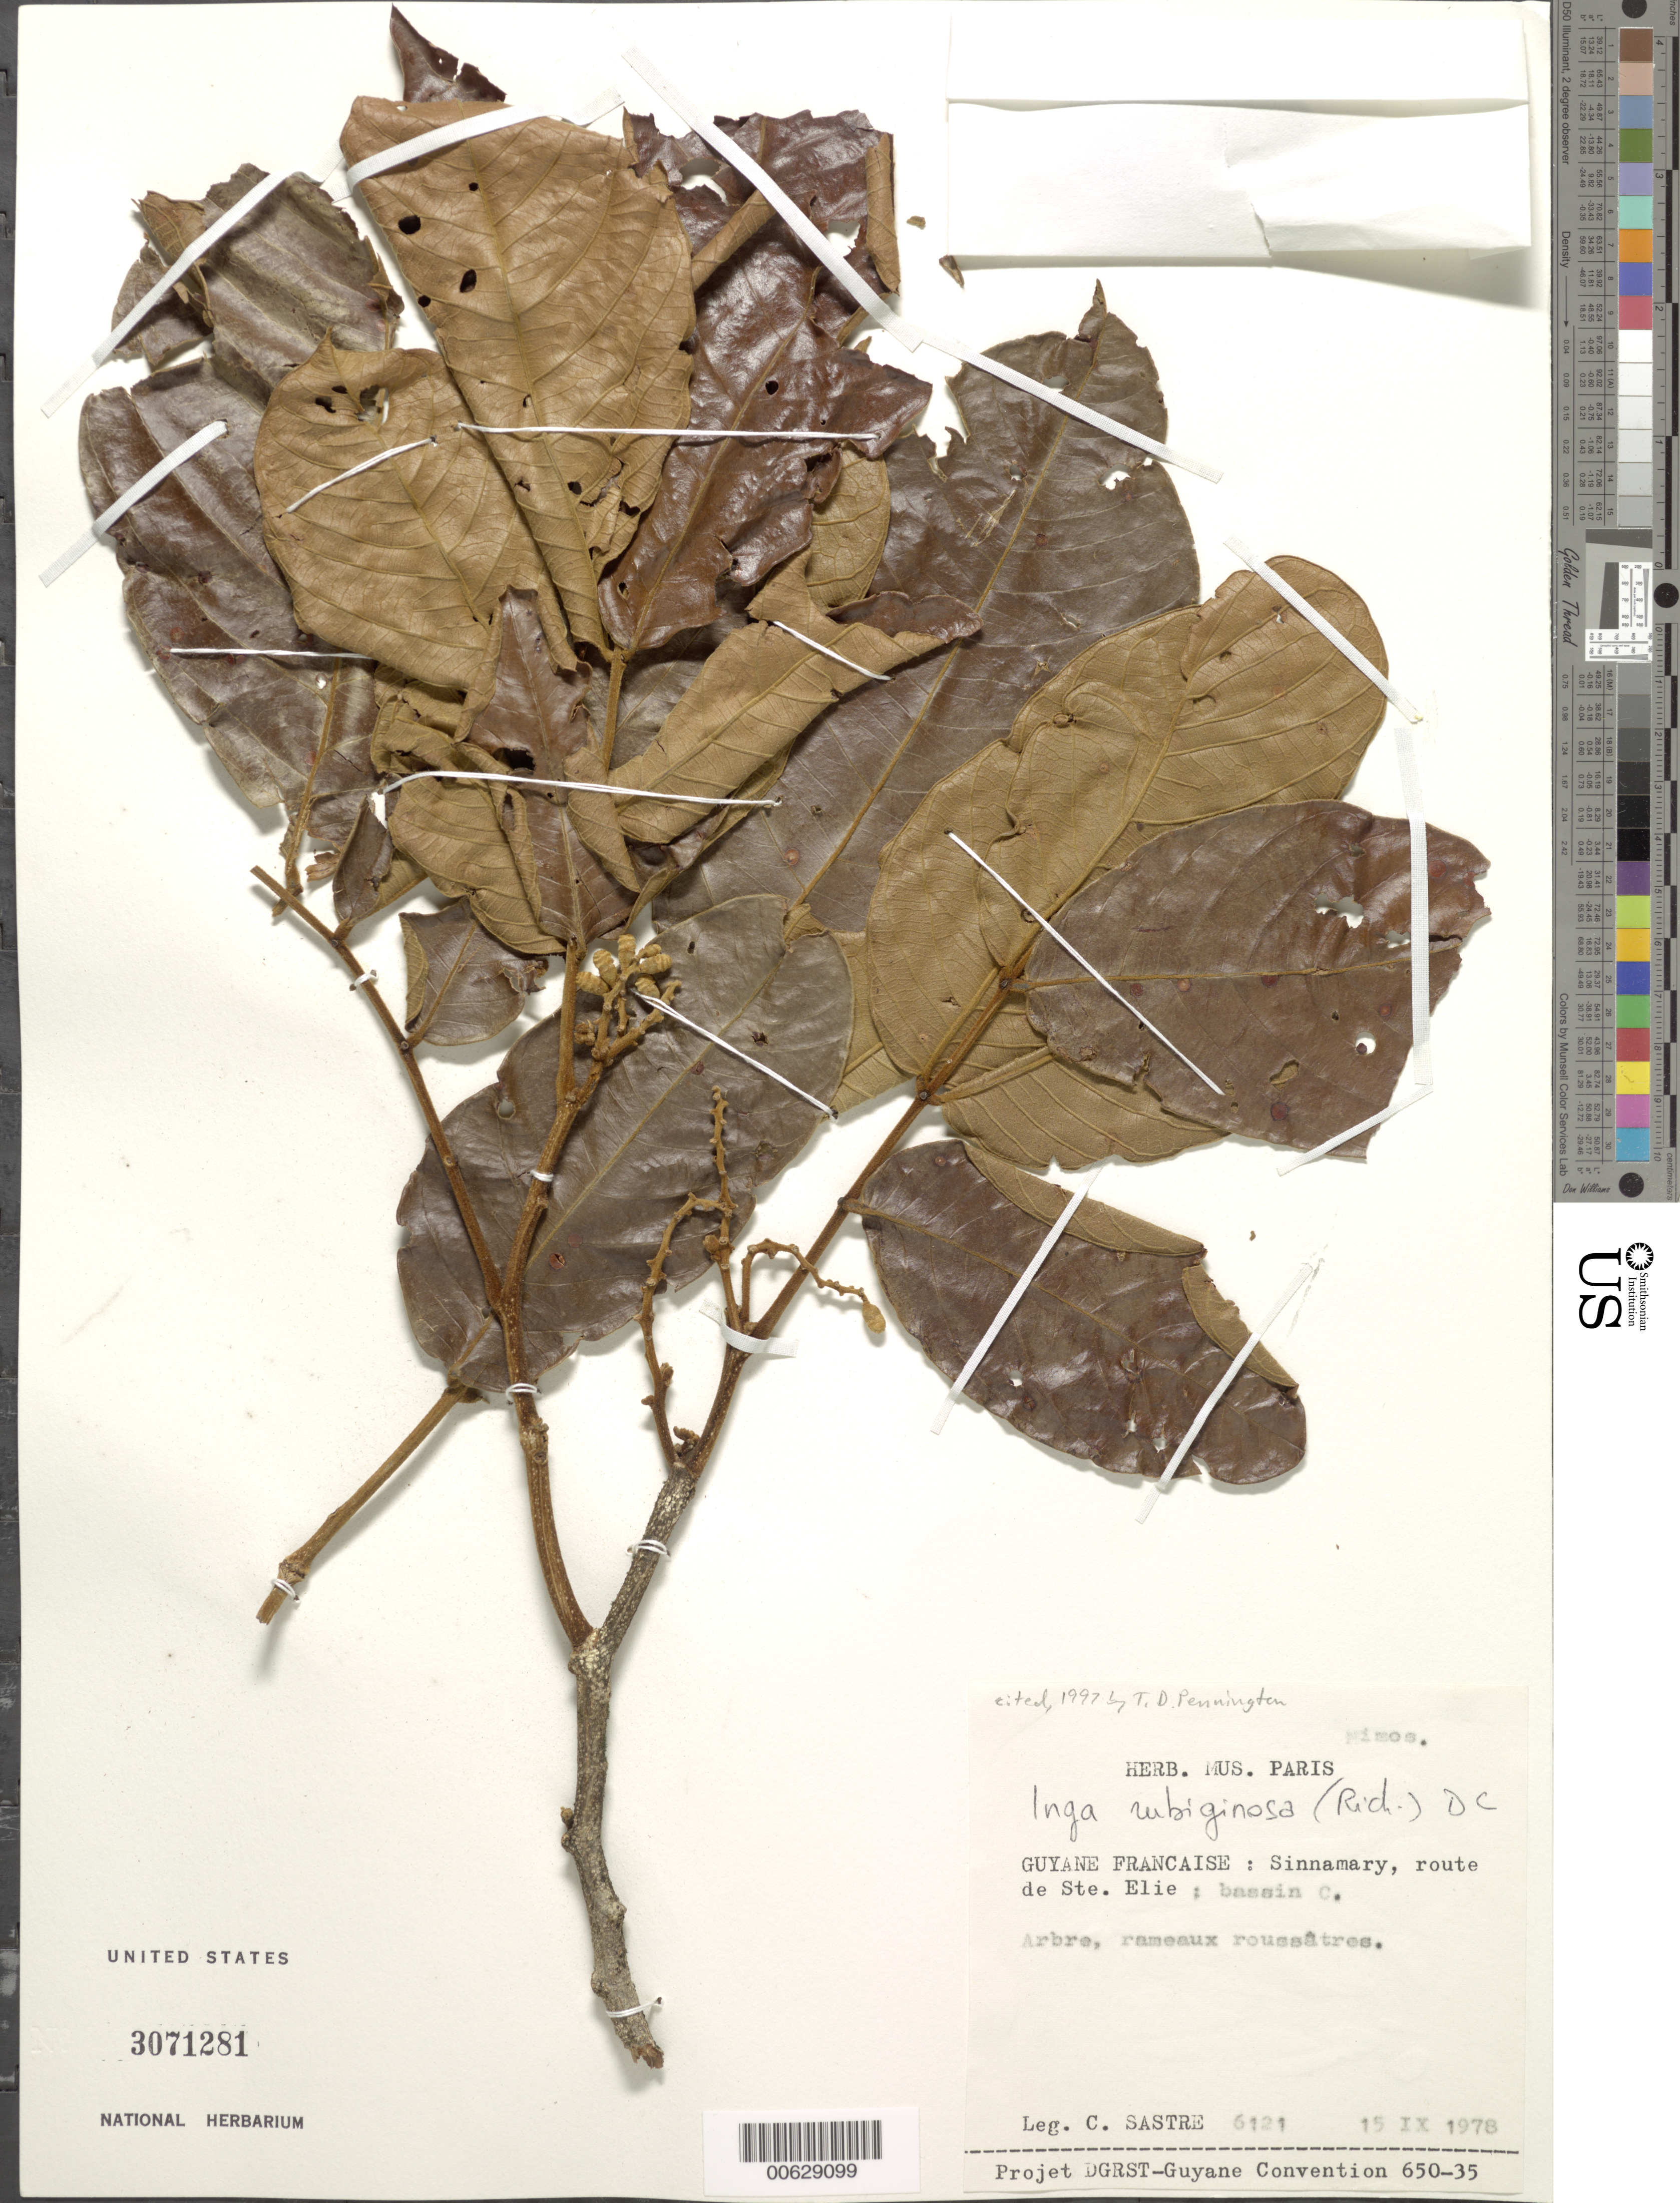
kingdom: Plantae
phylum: Tracheophyta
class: Magnoliopsida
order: Fabales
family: Fabaceae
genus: Inga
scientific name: Inga rubiginosa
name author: (Rich.) DC.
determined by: Pennington, T. D., (K)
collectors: C. H. L. Sastre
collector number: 6121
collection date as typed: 15-Sep-78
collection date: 1978-09-15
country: French Guiana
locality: Sinnamary, Piste de Saint-Élie, Bassin C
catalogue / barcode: US 3071281